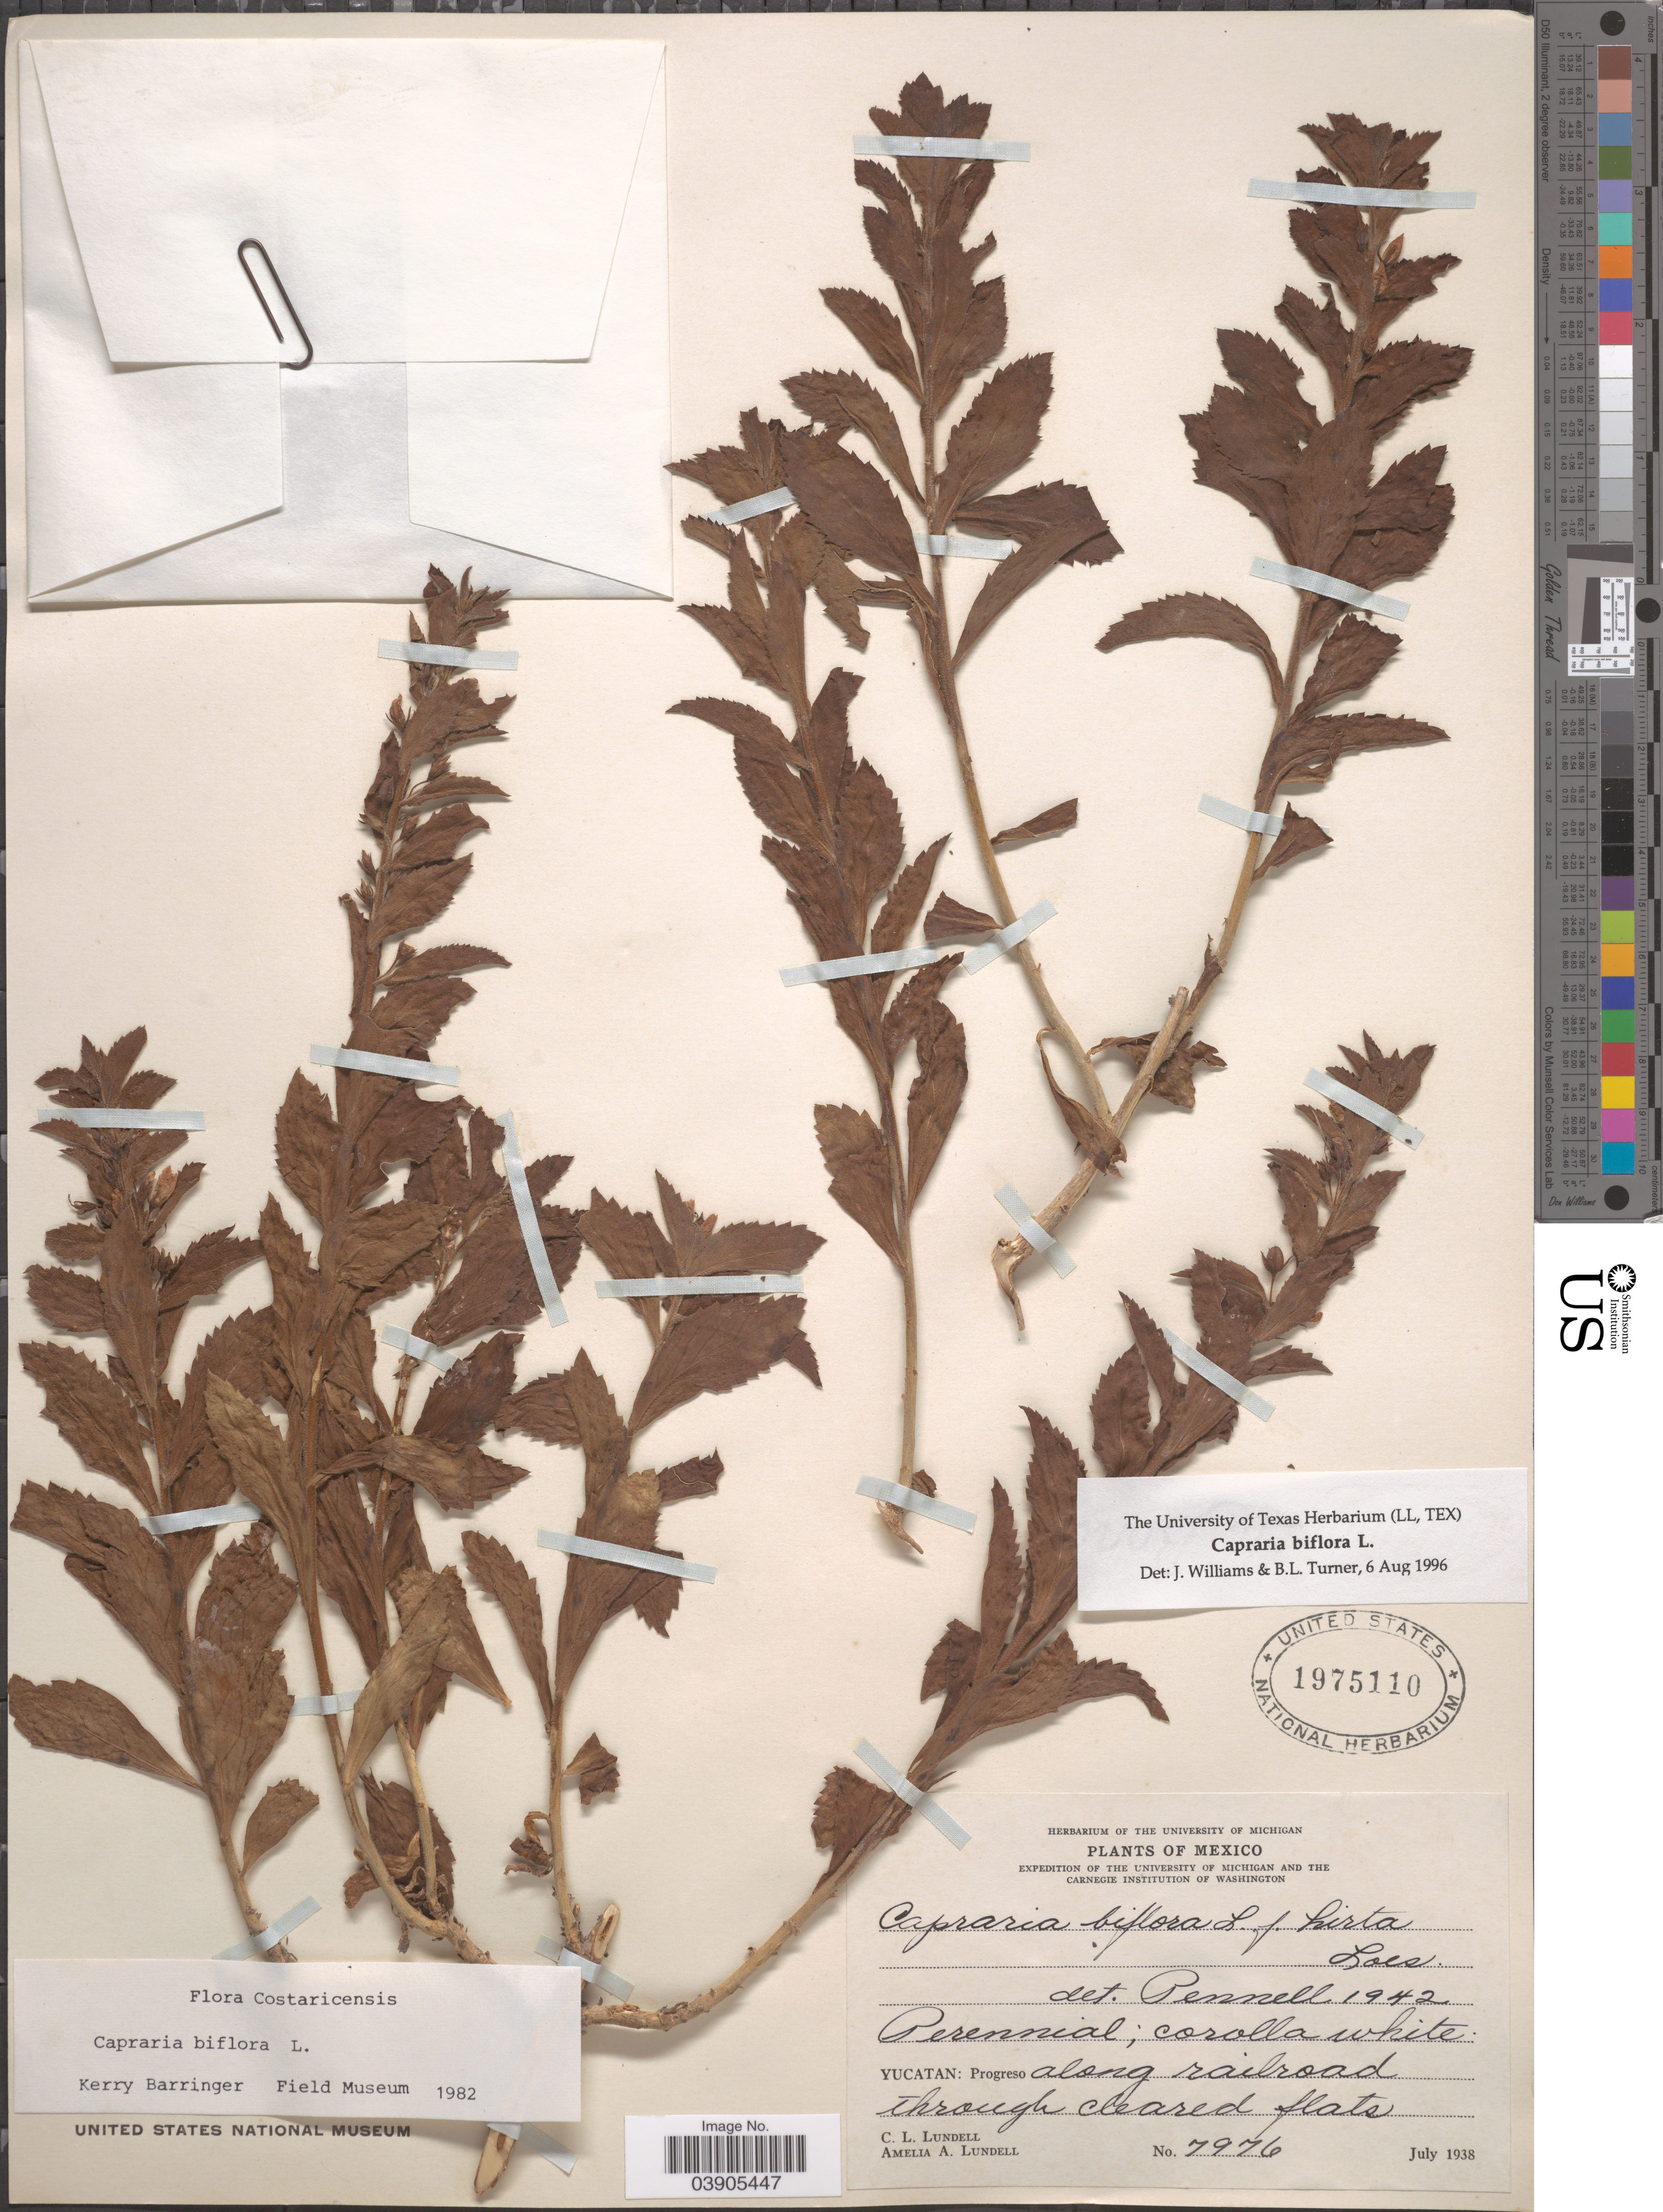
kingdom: Plantae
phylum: Tracheophyta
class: Magnoliopsida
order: Lamiales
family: Scrophulariaceae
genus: Capraria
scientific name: Capraria biflora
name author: L.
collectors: C. L. Lundell & A. A. Lundell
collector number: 7976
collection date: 1938-07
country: Mexico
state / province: Yucatán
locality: Progreso along railroadthrough cleared flats.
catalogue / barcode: US 1975110